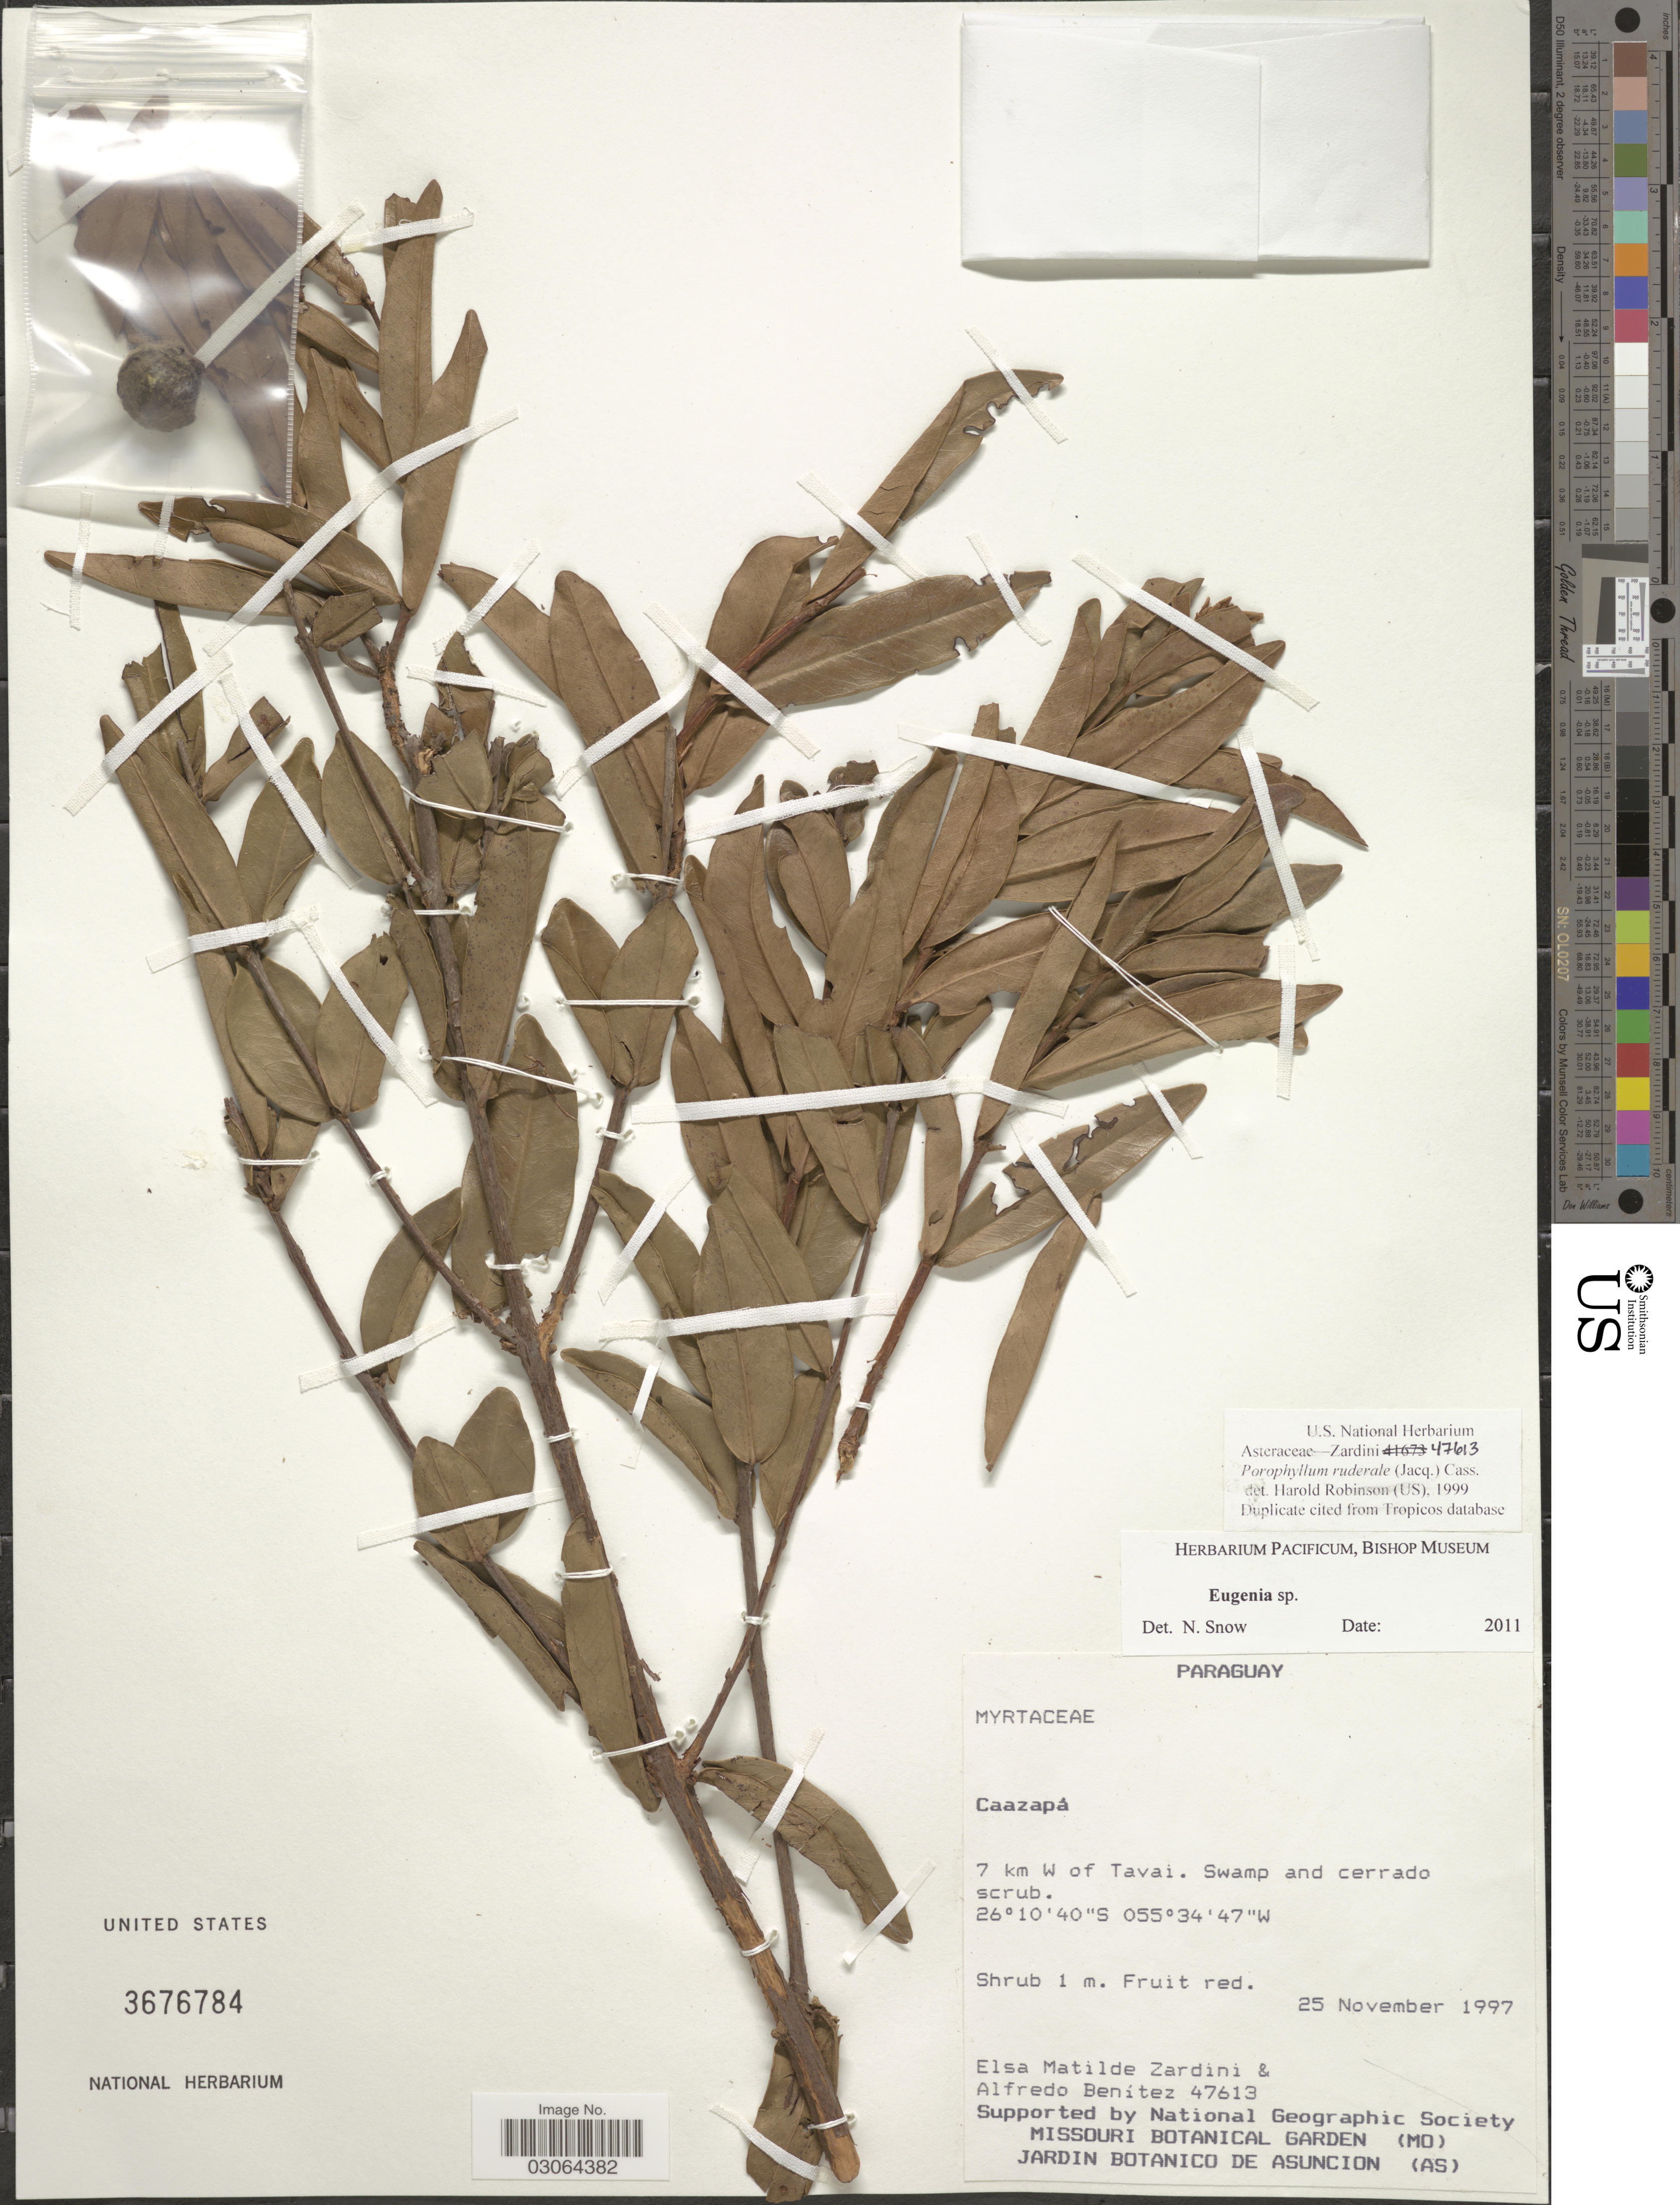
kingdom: Plantae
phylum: Tracheophyta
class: Magnoliopsida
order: Myrtales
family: Myrtaceae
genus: Eugenia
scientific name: Eugenia sp.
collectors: E. M. Zardini & A. Benítez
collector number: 47613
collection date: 1997-11-25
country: Paraguay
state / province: Caazapa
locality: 7 km W of Tavai.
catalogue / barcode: US 3676784